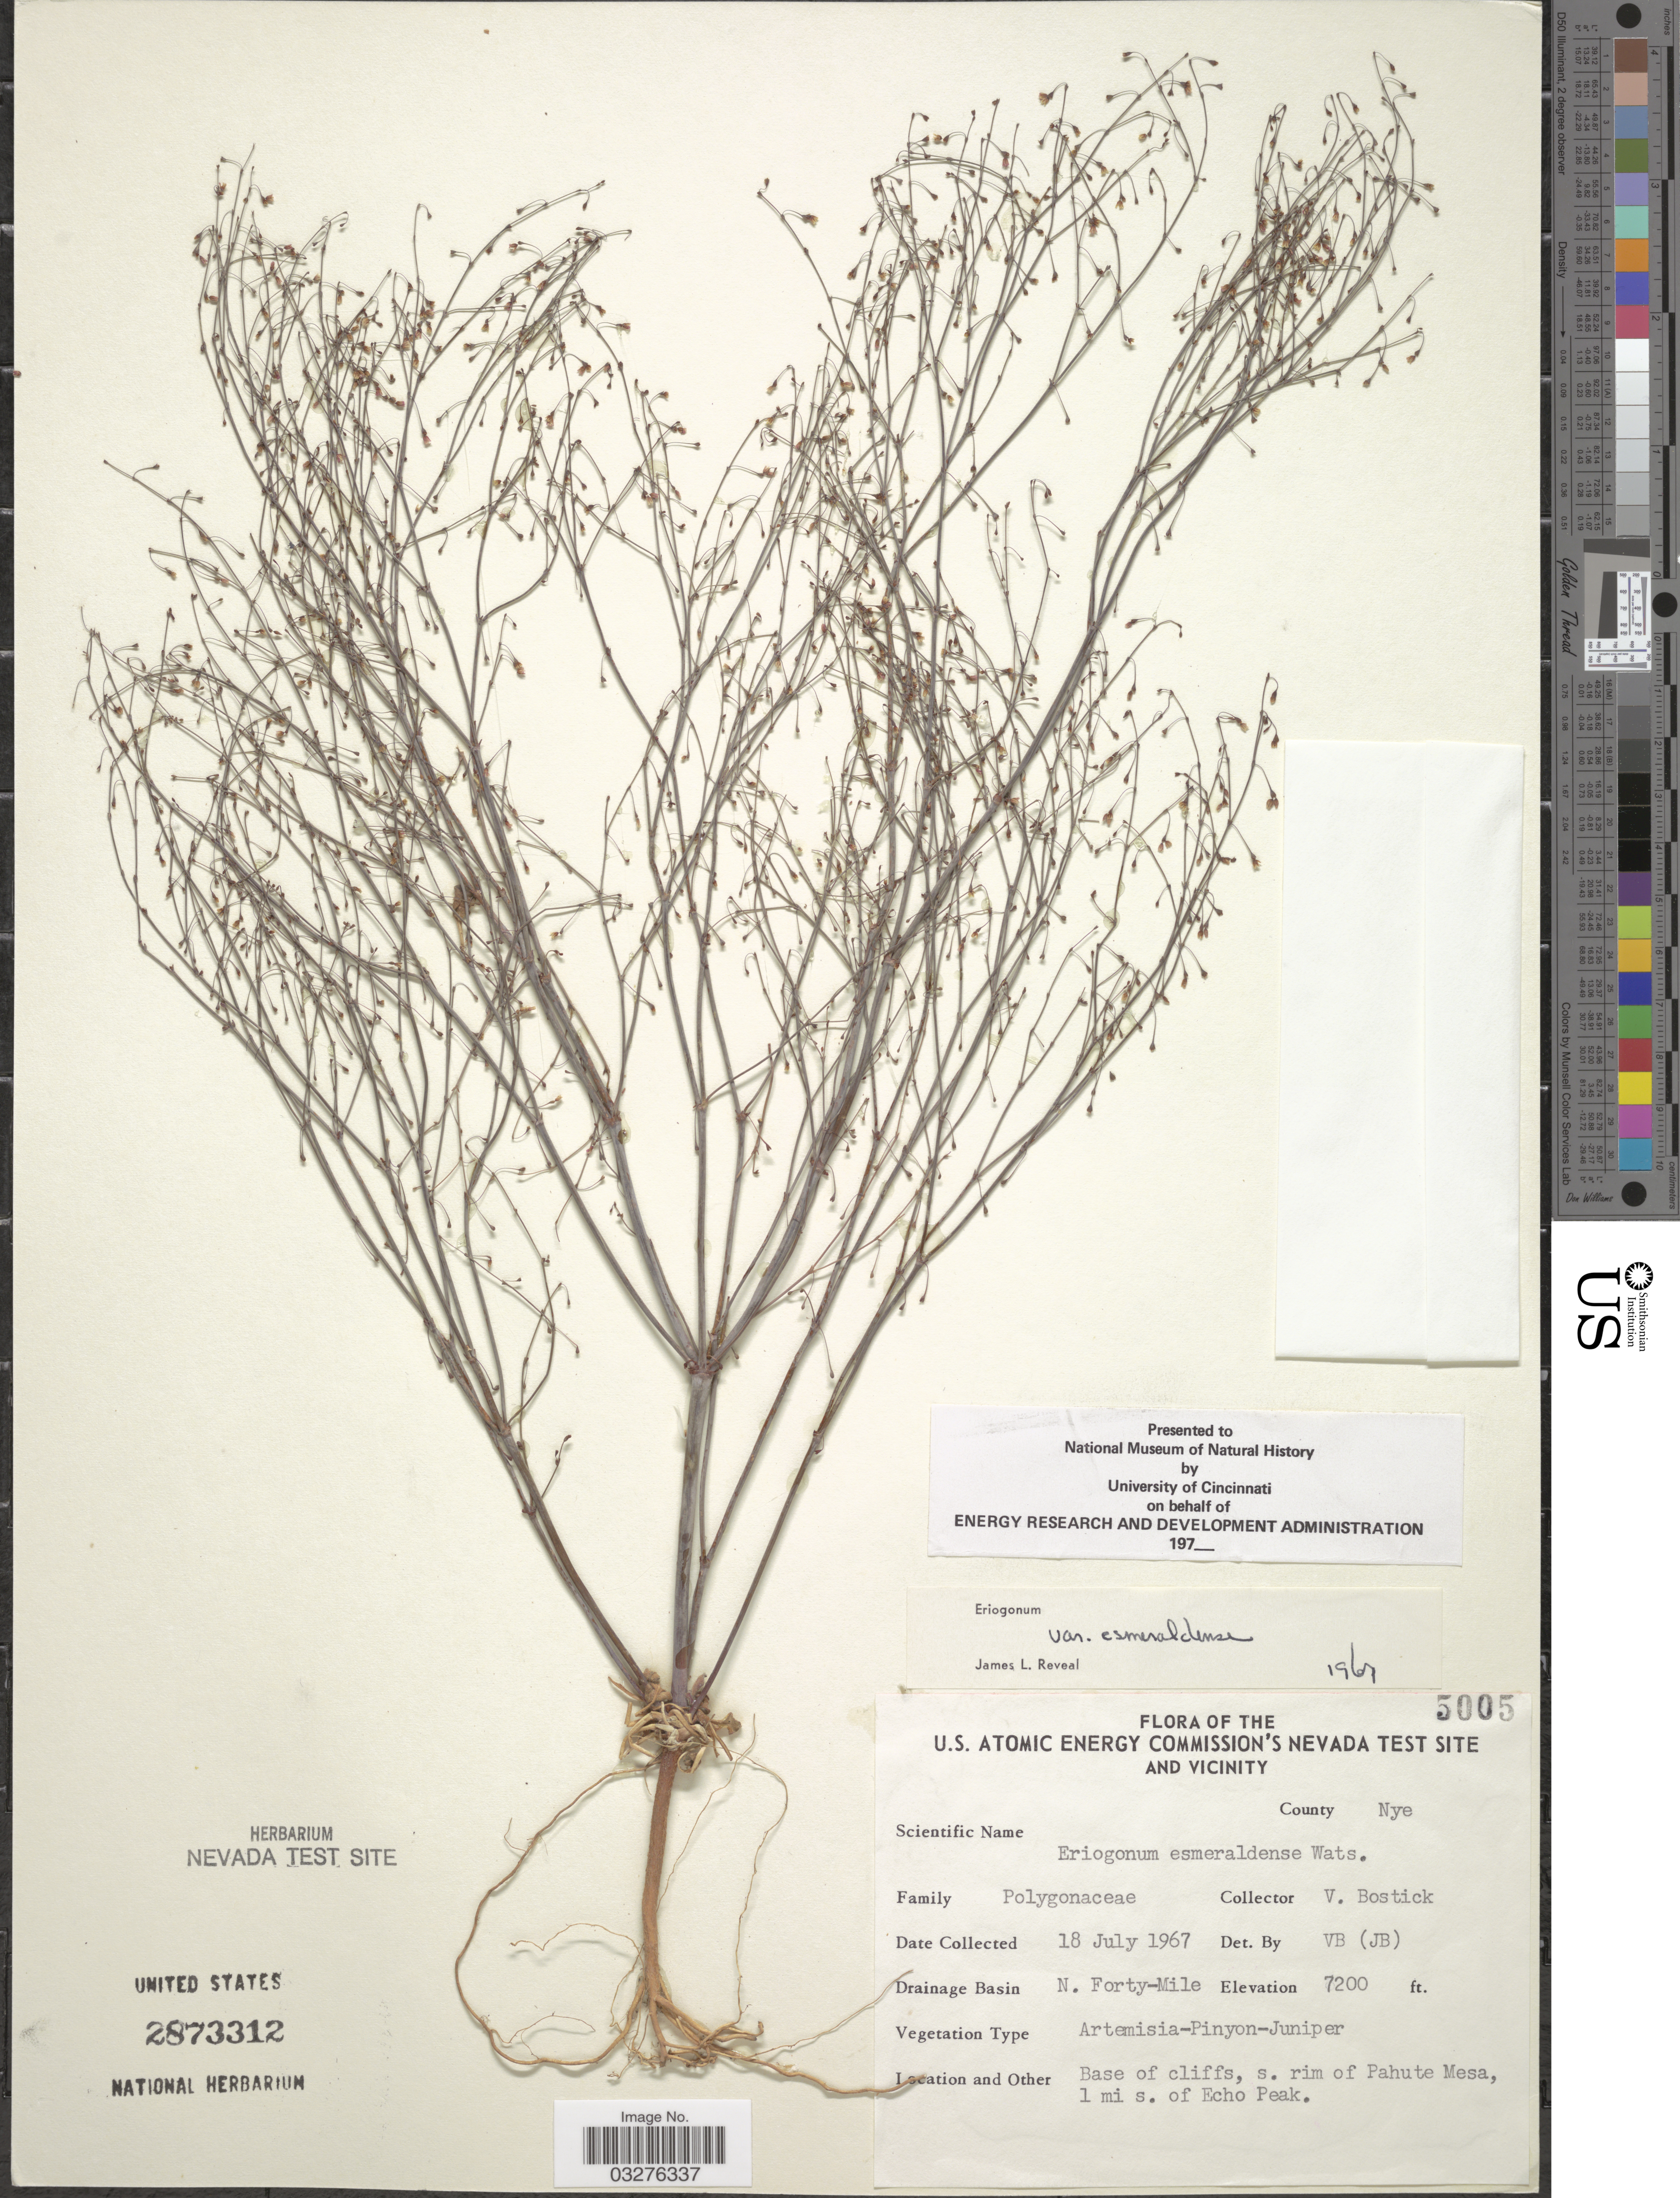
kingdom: Plantae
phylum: Tracheophyta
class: Magnoliopsida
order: Caryophyllales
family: Polygonaceae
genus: Eriogonum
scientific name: Eriogonum esmeraldense var. esmeraldense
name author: S. Watson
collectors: V. Bostick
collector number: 5005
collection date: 1967-07-18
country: United States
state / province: Nevada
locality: U.S. Atomic Energy Commission's Nevada Test Site and vicinity, County Nye, Drainage Basin N. Forty-Mile, Base of cliffs, s. rim of Pahute Mesa, 1 mi. s. of Echo Peak.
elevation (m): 2195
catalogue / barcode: US 2873312